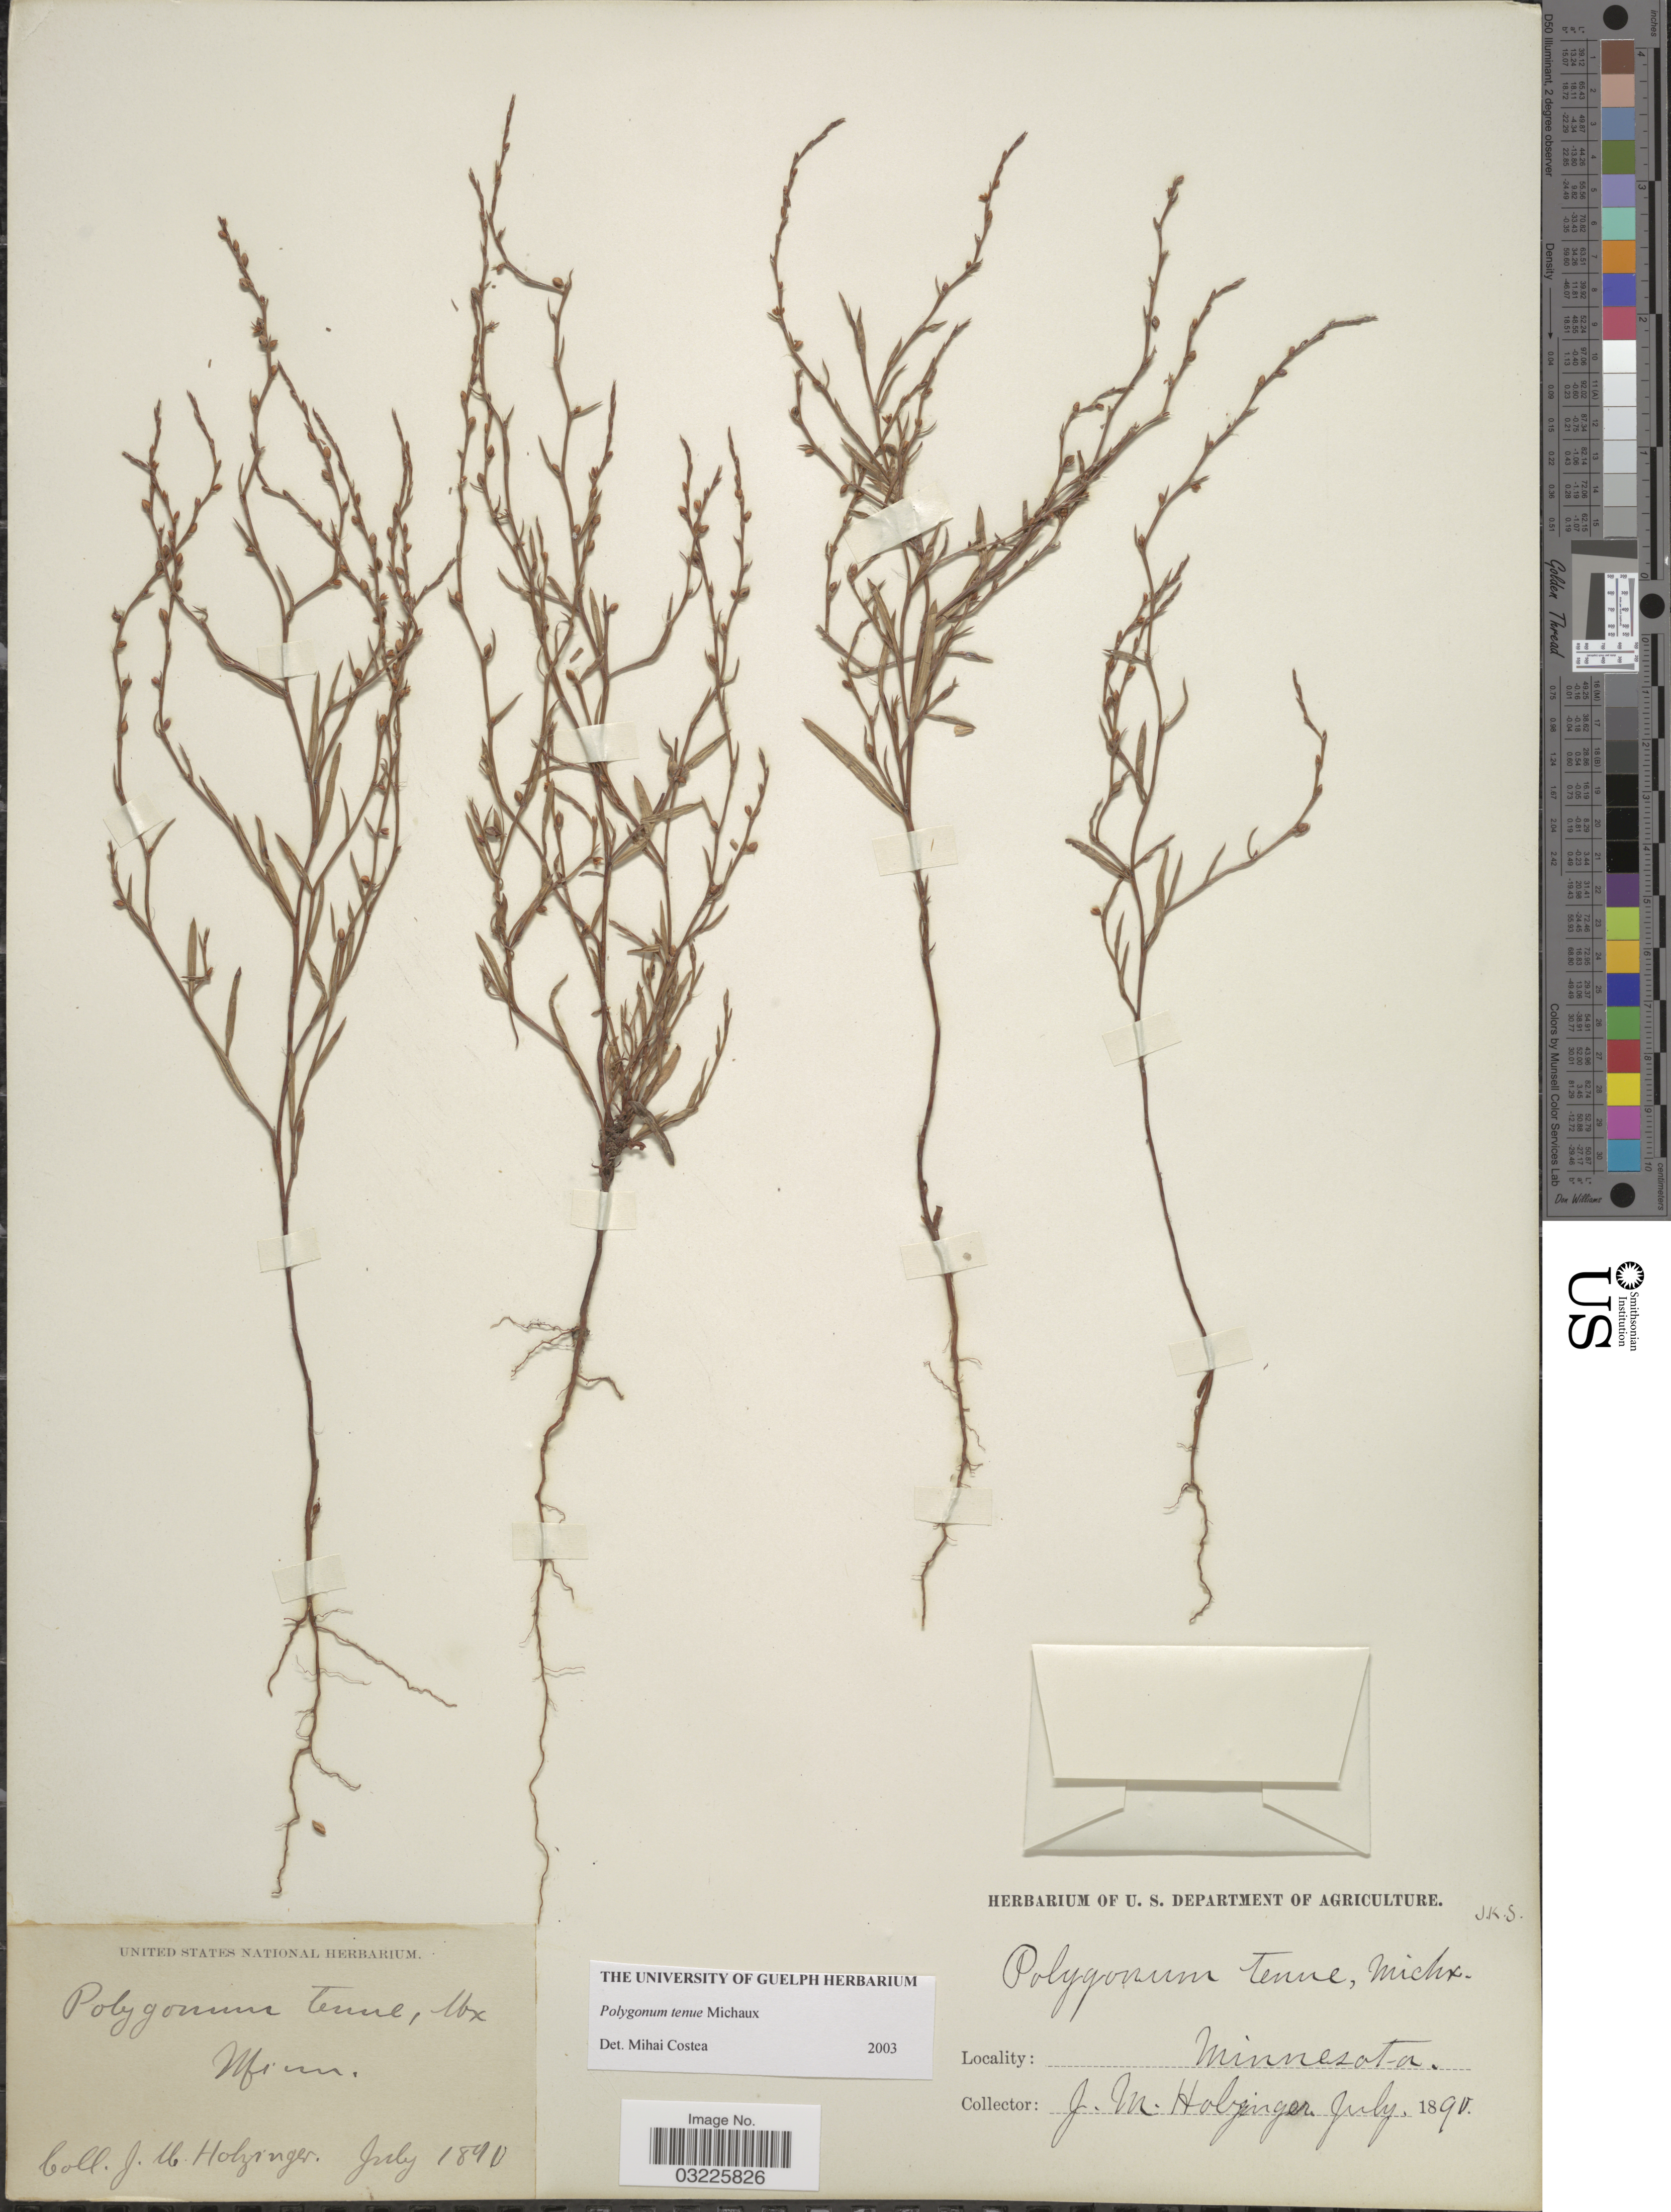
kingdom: Plantae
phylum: Tracheophyta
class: Magnoliopsida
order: Caryophyllales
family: Polygonaceae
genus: Polygonum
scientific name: Polygonum tenue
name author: F. Michx.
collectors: J. M. Holzinger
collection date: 1890-07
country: United States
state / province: Minnesota